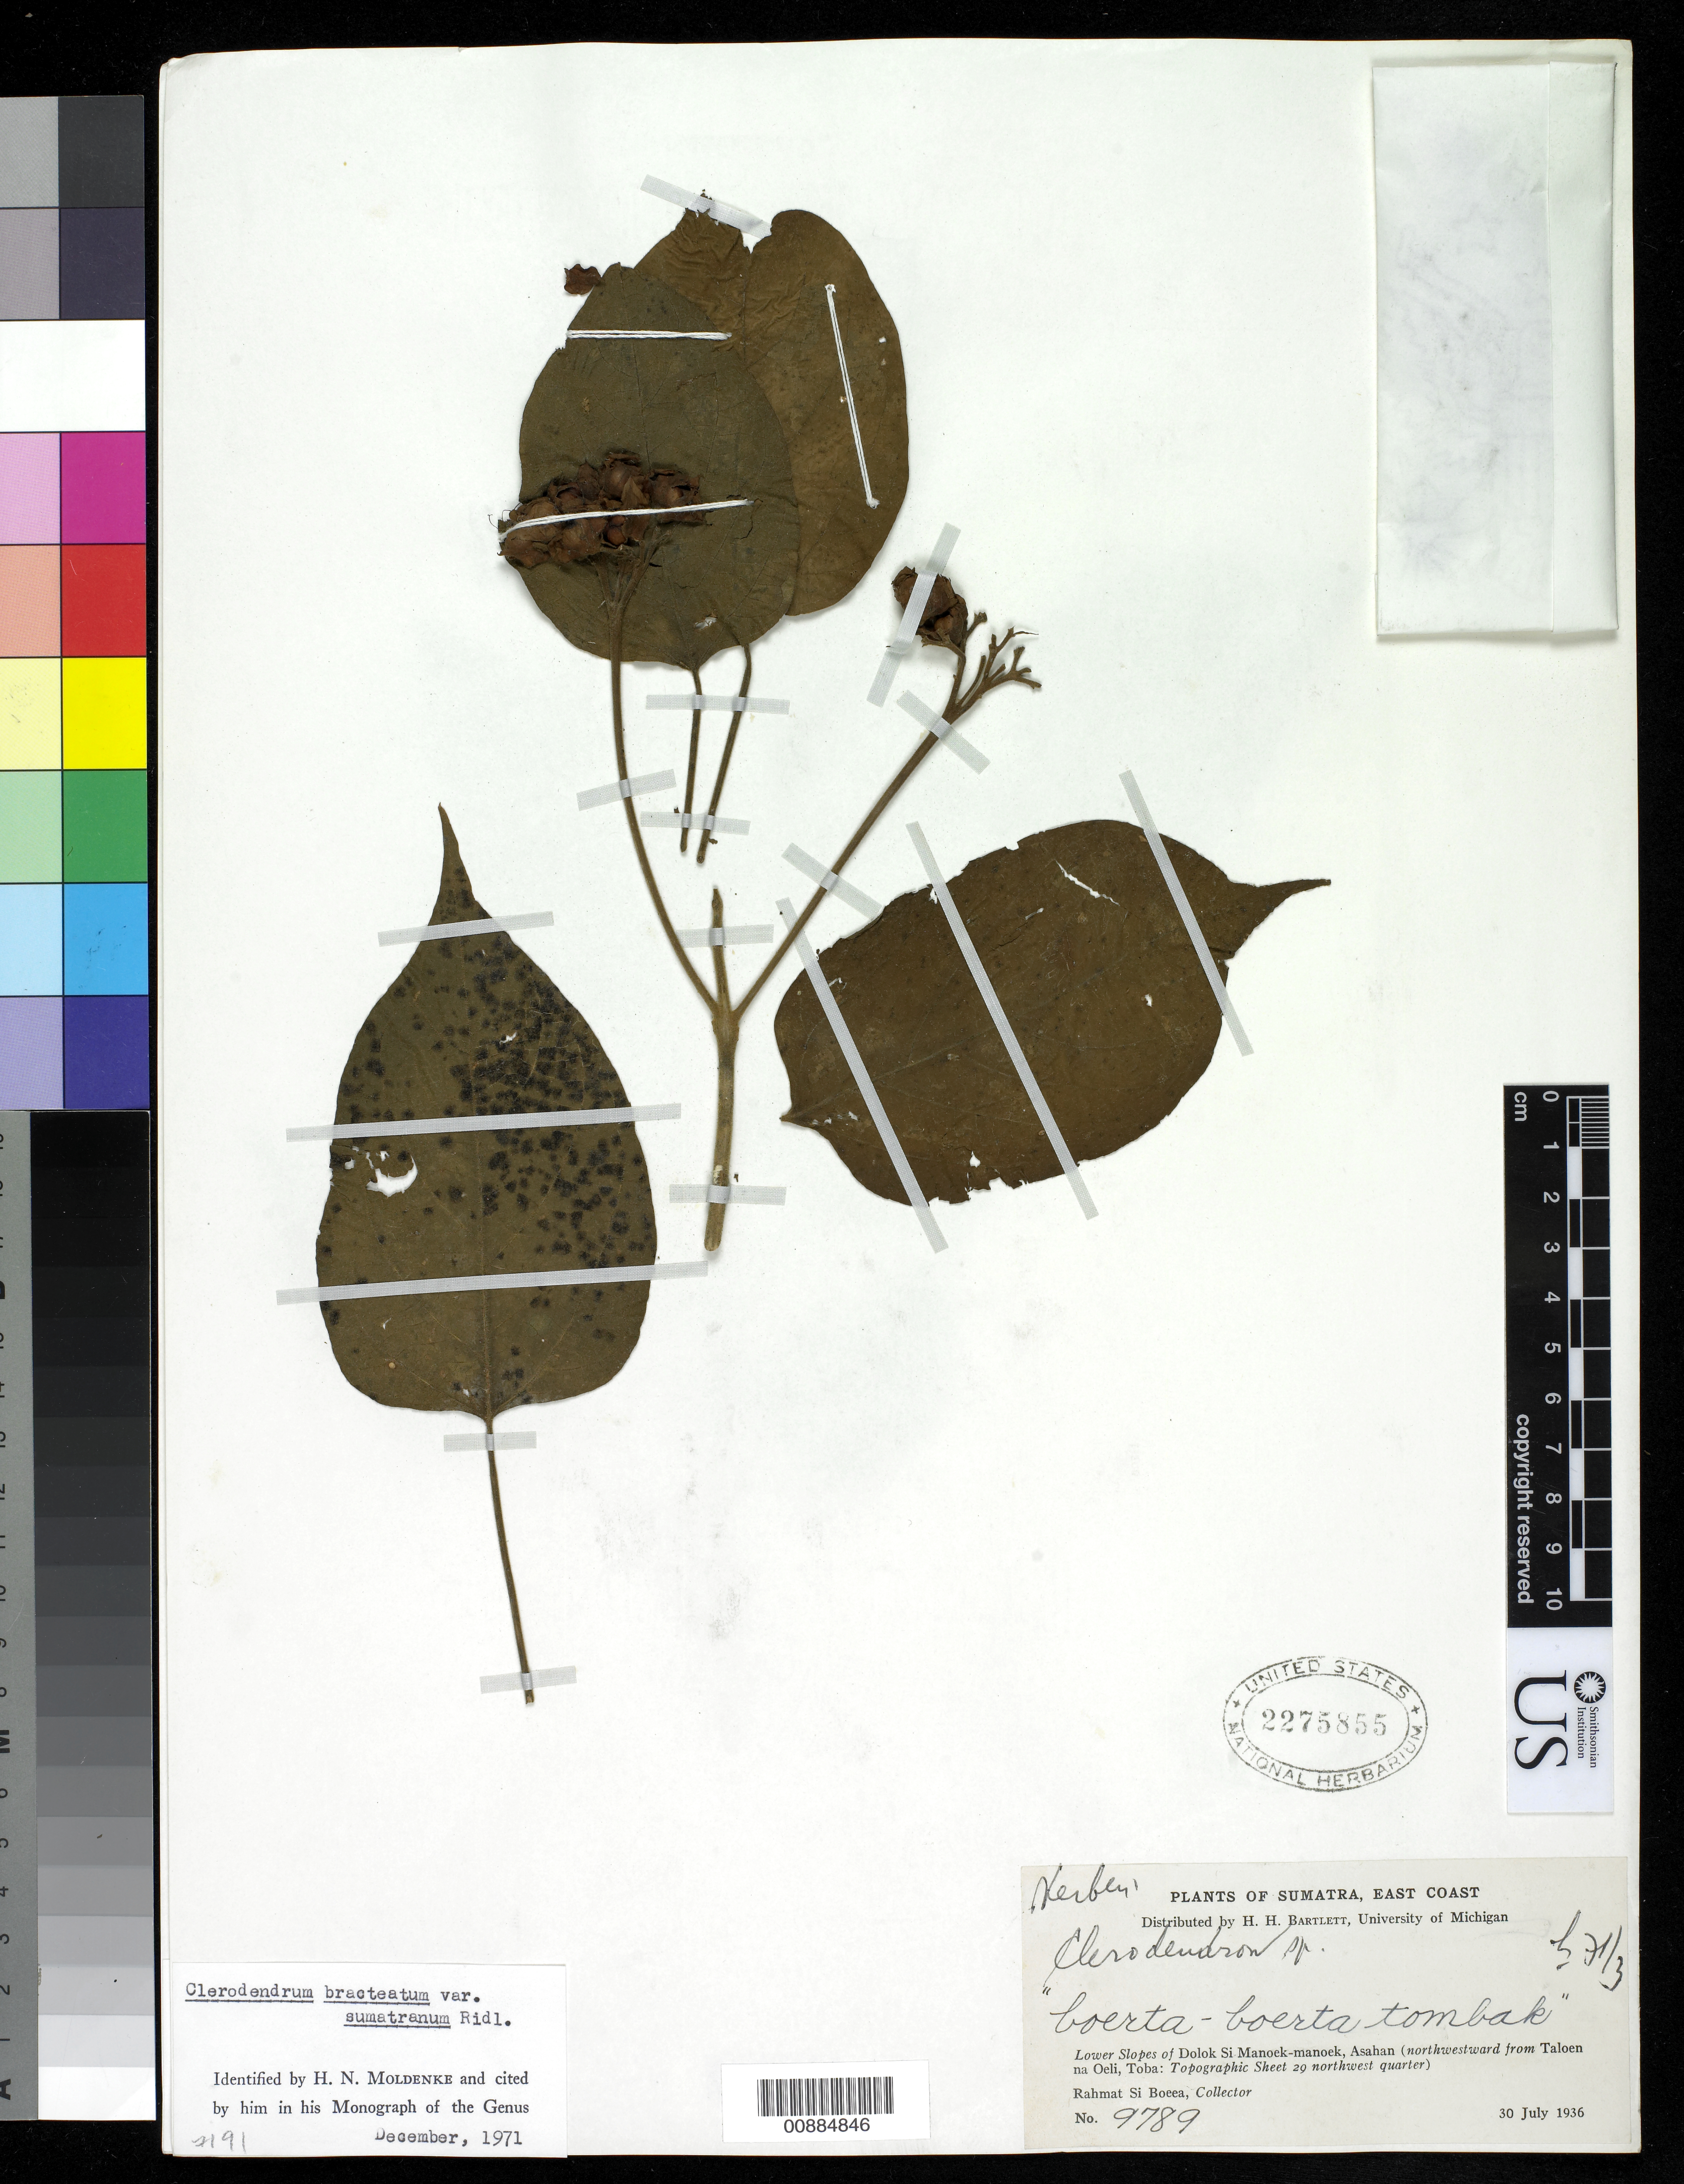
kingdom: Plantae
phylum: Tracheophyta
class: Magnoliopsida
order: Lamiales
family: Lamiaceae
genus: Clerodendrum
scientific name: Clerodendrum bracteatum var. sumatranum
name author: Ridl.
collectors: Rahmat Si Boeea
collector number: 9789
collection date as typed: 30 Jul 1936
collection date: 1936-07-30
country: Indonesia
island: Sumatra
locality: Lower slopes of Dolok Si Manoek-manoek, Asahan NW ward from Taloen na Oeil, Toba.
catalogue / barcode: US 2275855